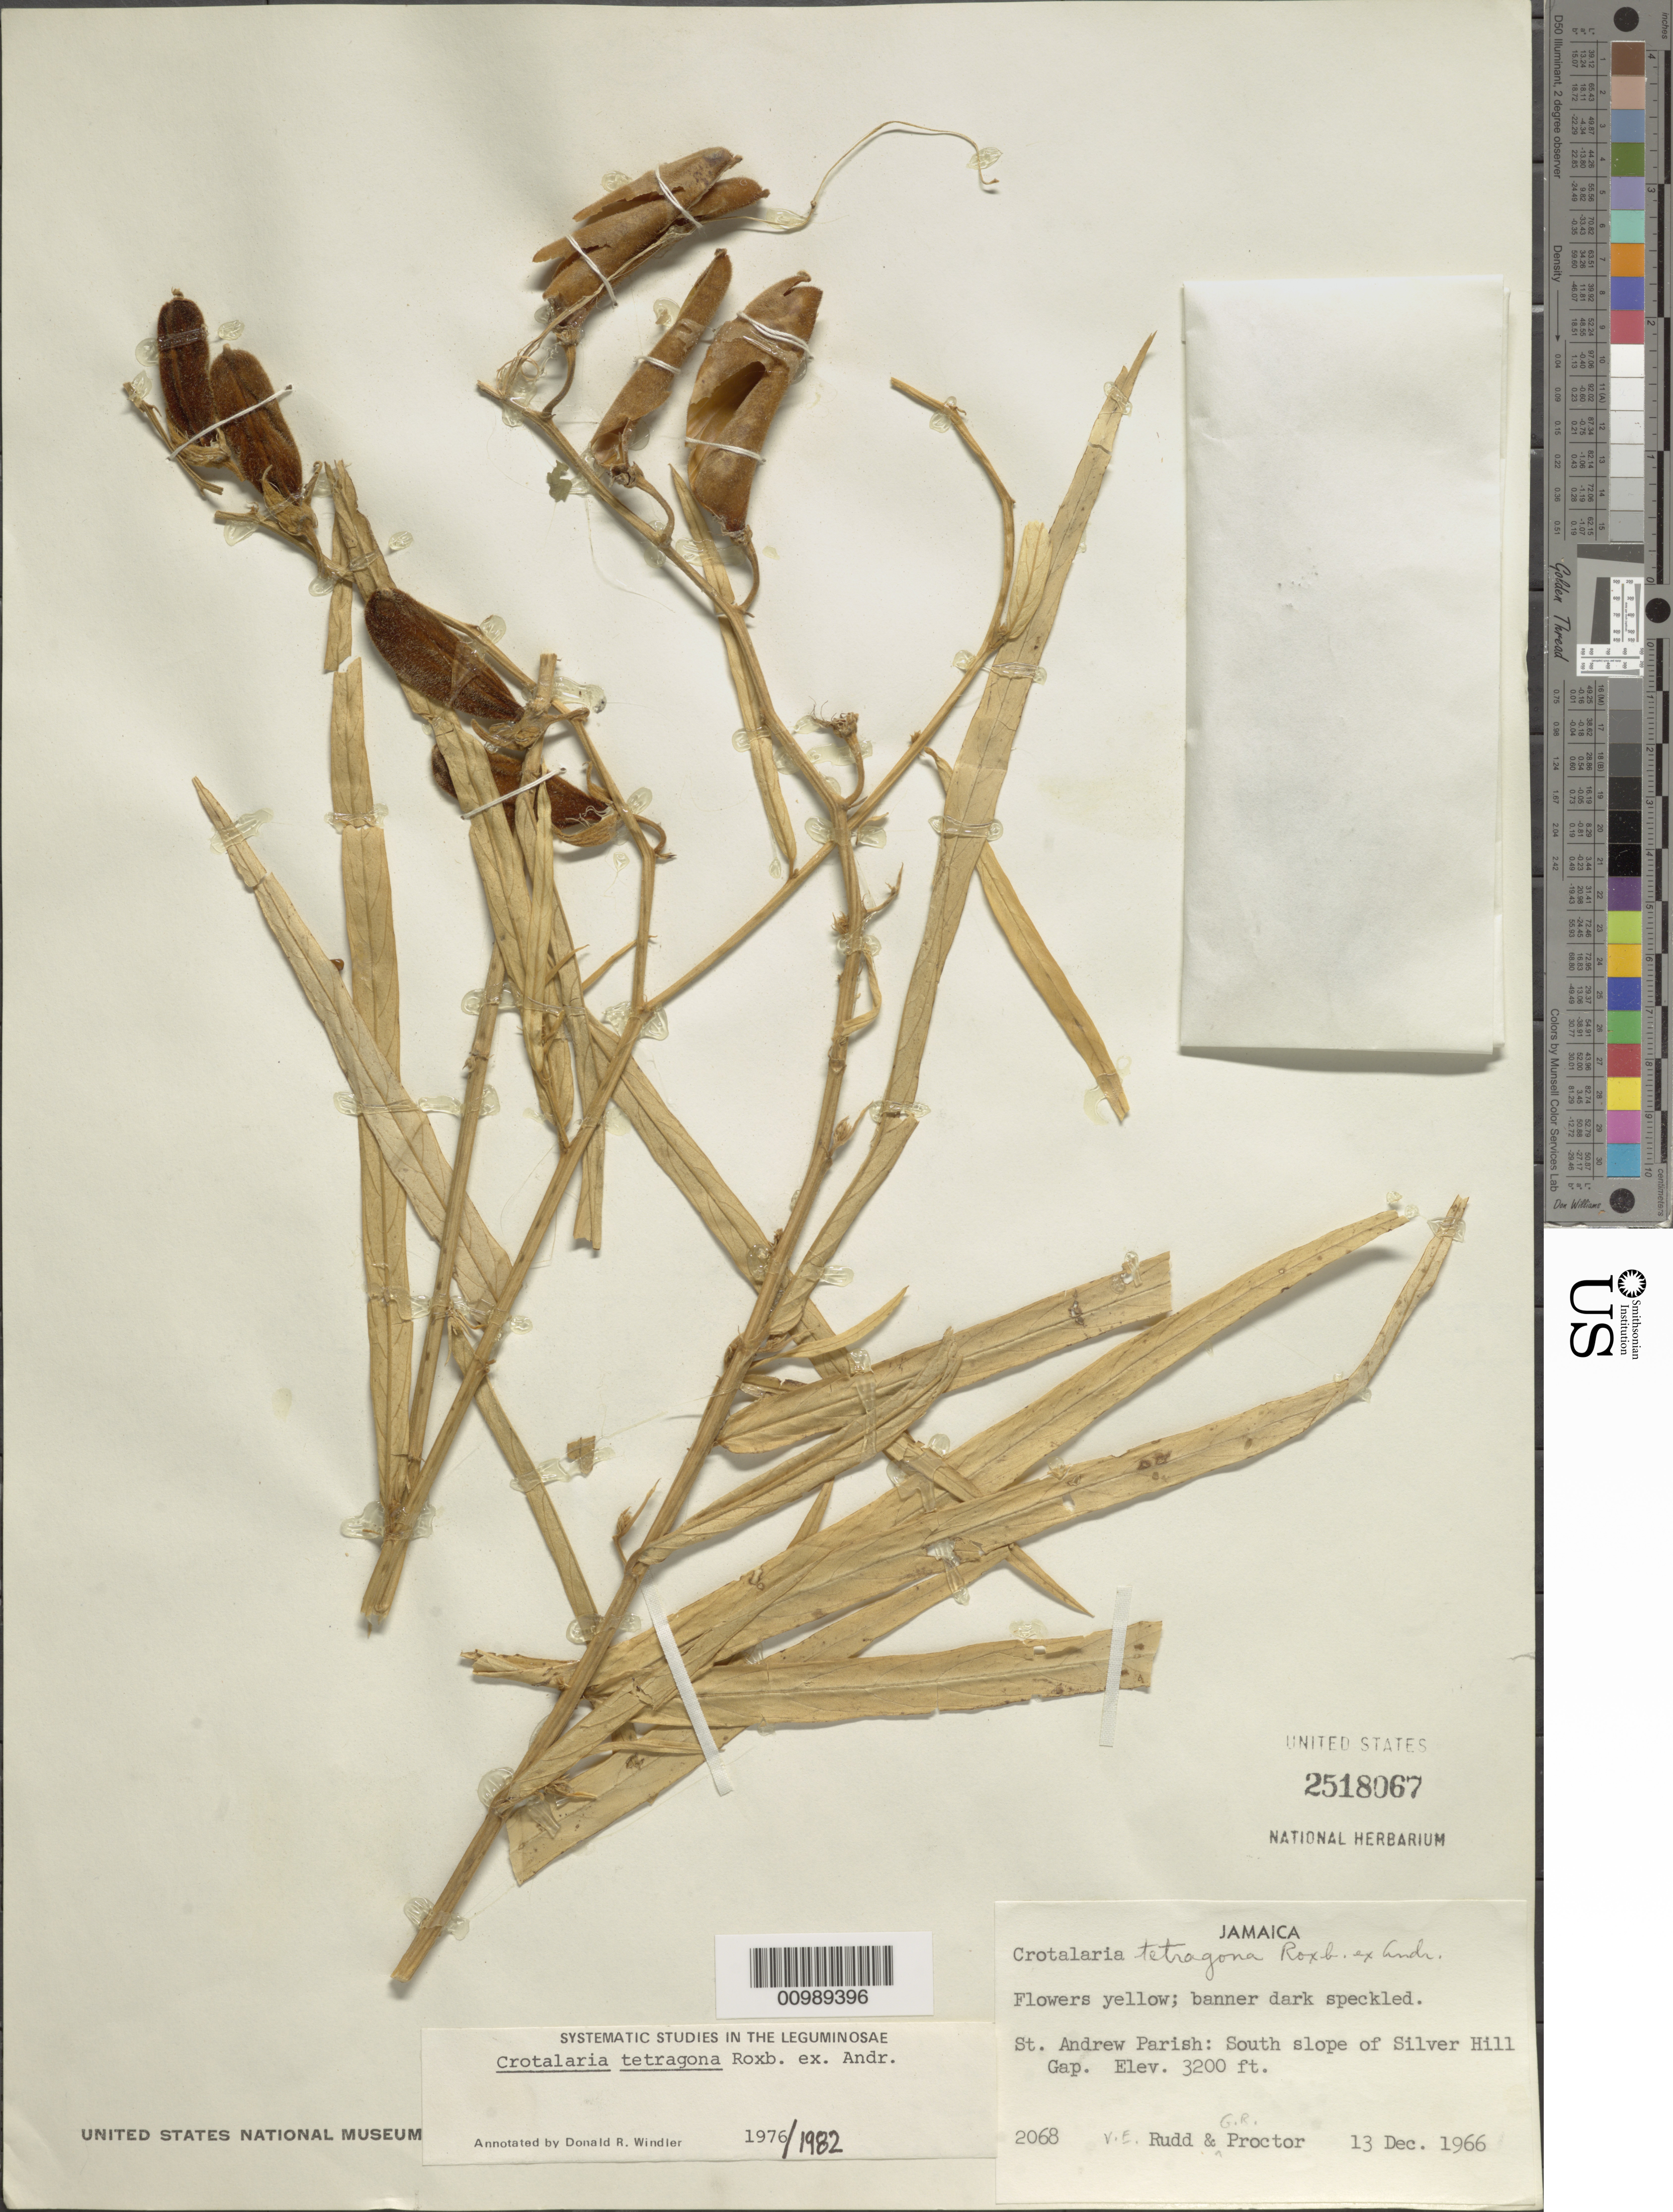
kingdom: Plantae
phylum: Tracheophyta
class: Magnoliopsida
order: Fabales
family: Fabaceae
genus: Crotalaria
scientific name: Crotalaria tetragona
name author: Roxb. ex Andrews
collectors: V. E. Rudd & G. R. Proctor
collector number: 2068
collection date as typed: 13 Dec 1966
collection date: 1966-12-13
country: Jamaica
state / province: Saint Andrew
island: Jamaica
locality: S slope of Silver Hill Gap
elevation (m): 975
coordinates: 0 N, 0 E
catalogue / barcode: US 2518067